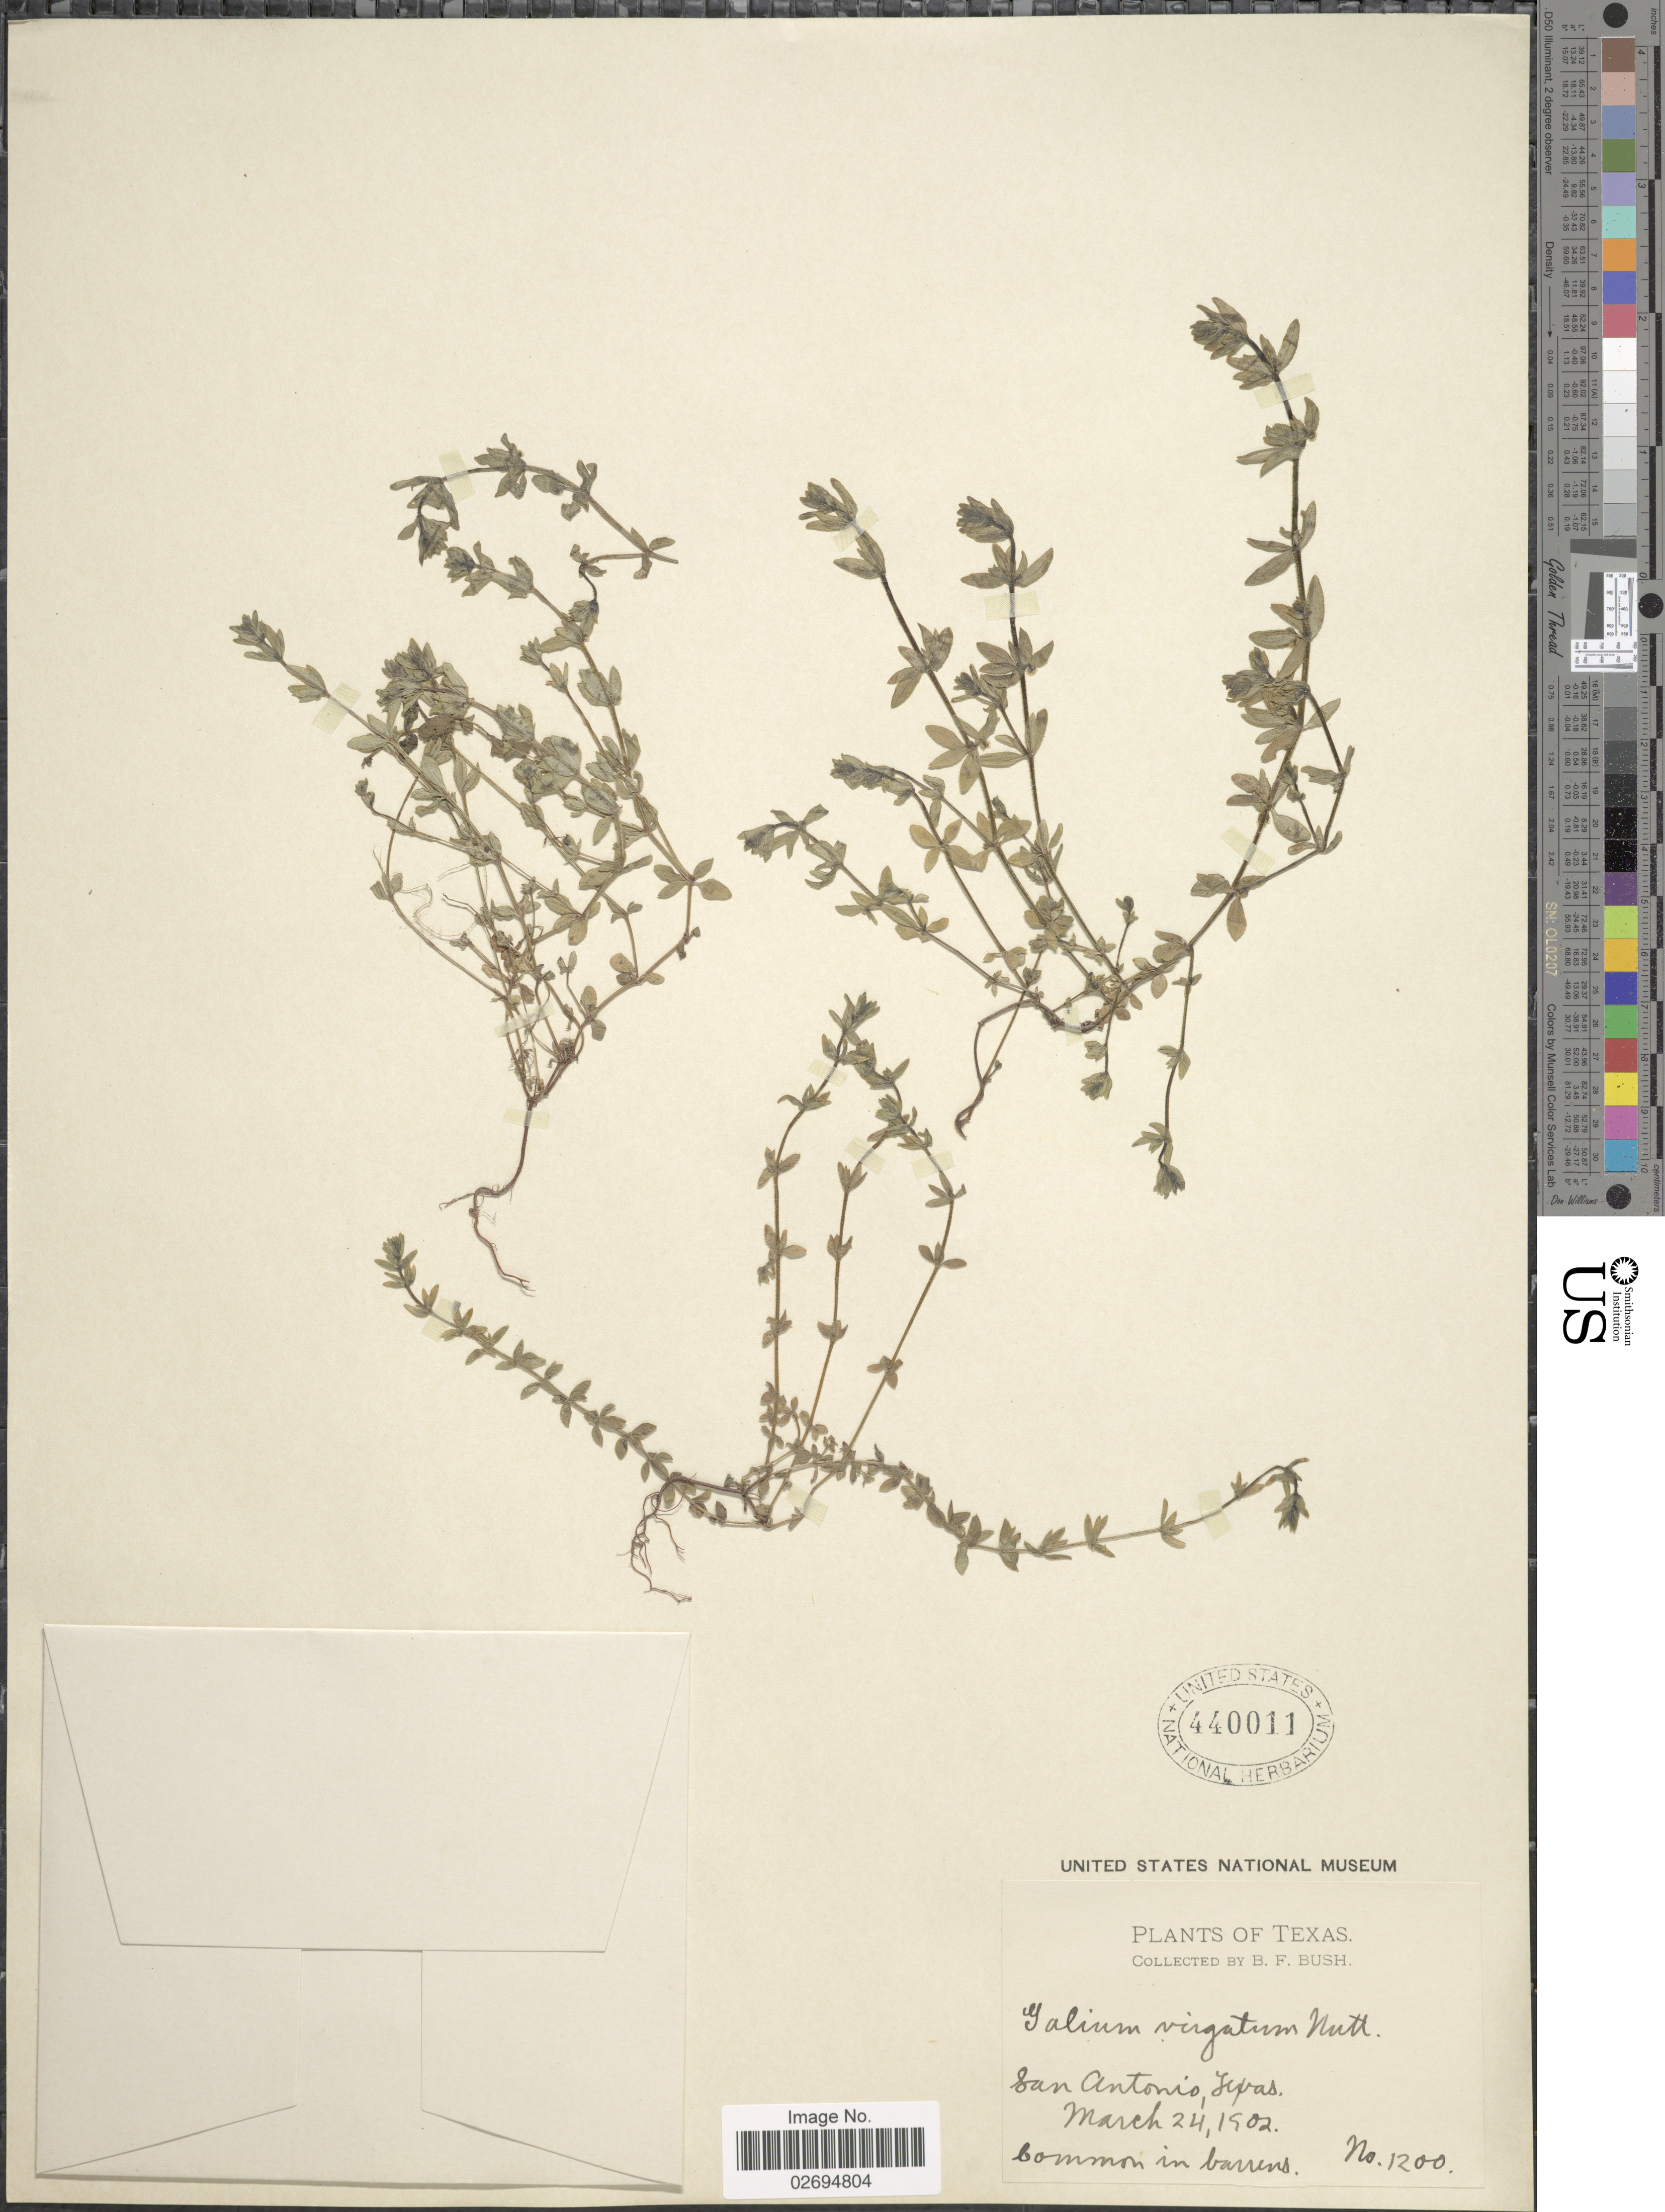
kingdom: Plantae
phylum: Tracheophyta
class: Magnoliopsida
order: Gentianales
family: Rubiaceae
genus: Galium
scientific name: Galium virgatum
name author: Nutt.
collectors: B. F. Bush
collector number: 1200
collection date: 1902-03-24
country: United States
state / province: Texas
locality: San Antonio, Common in barrens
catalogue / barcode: US 440011